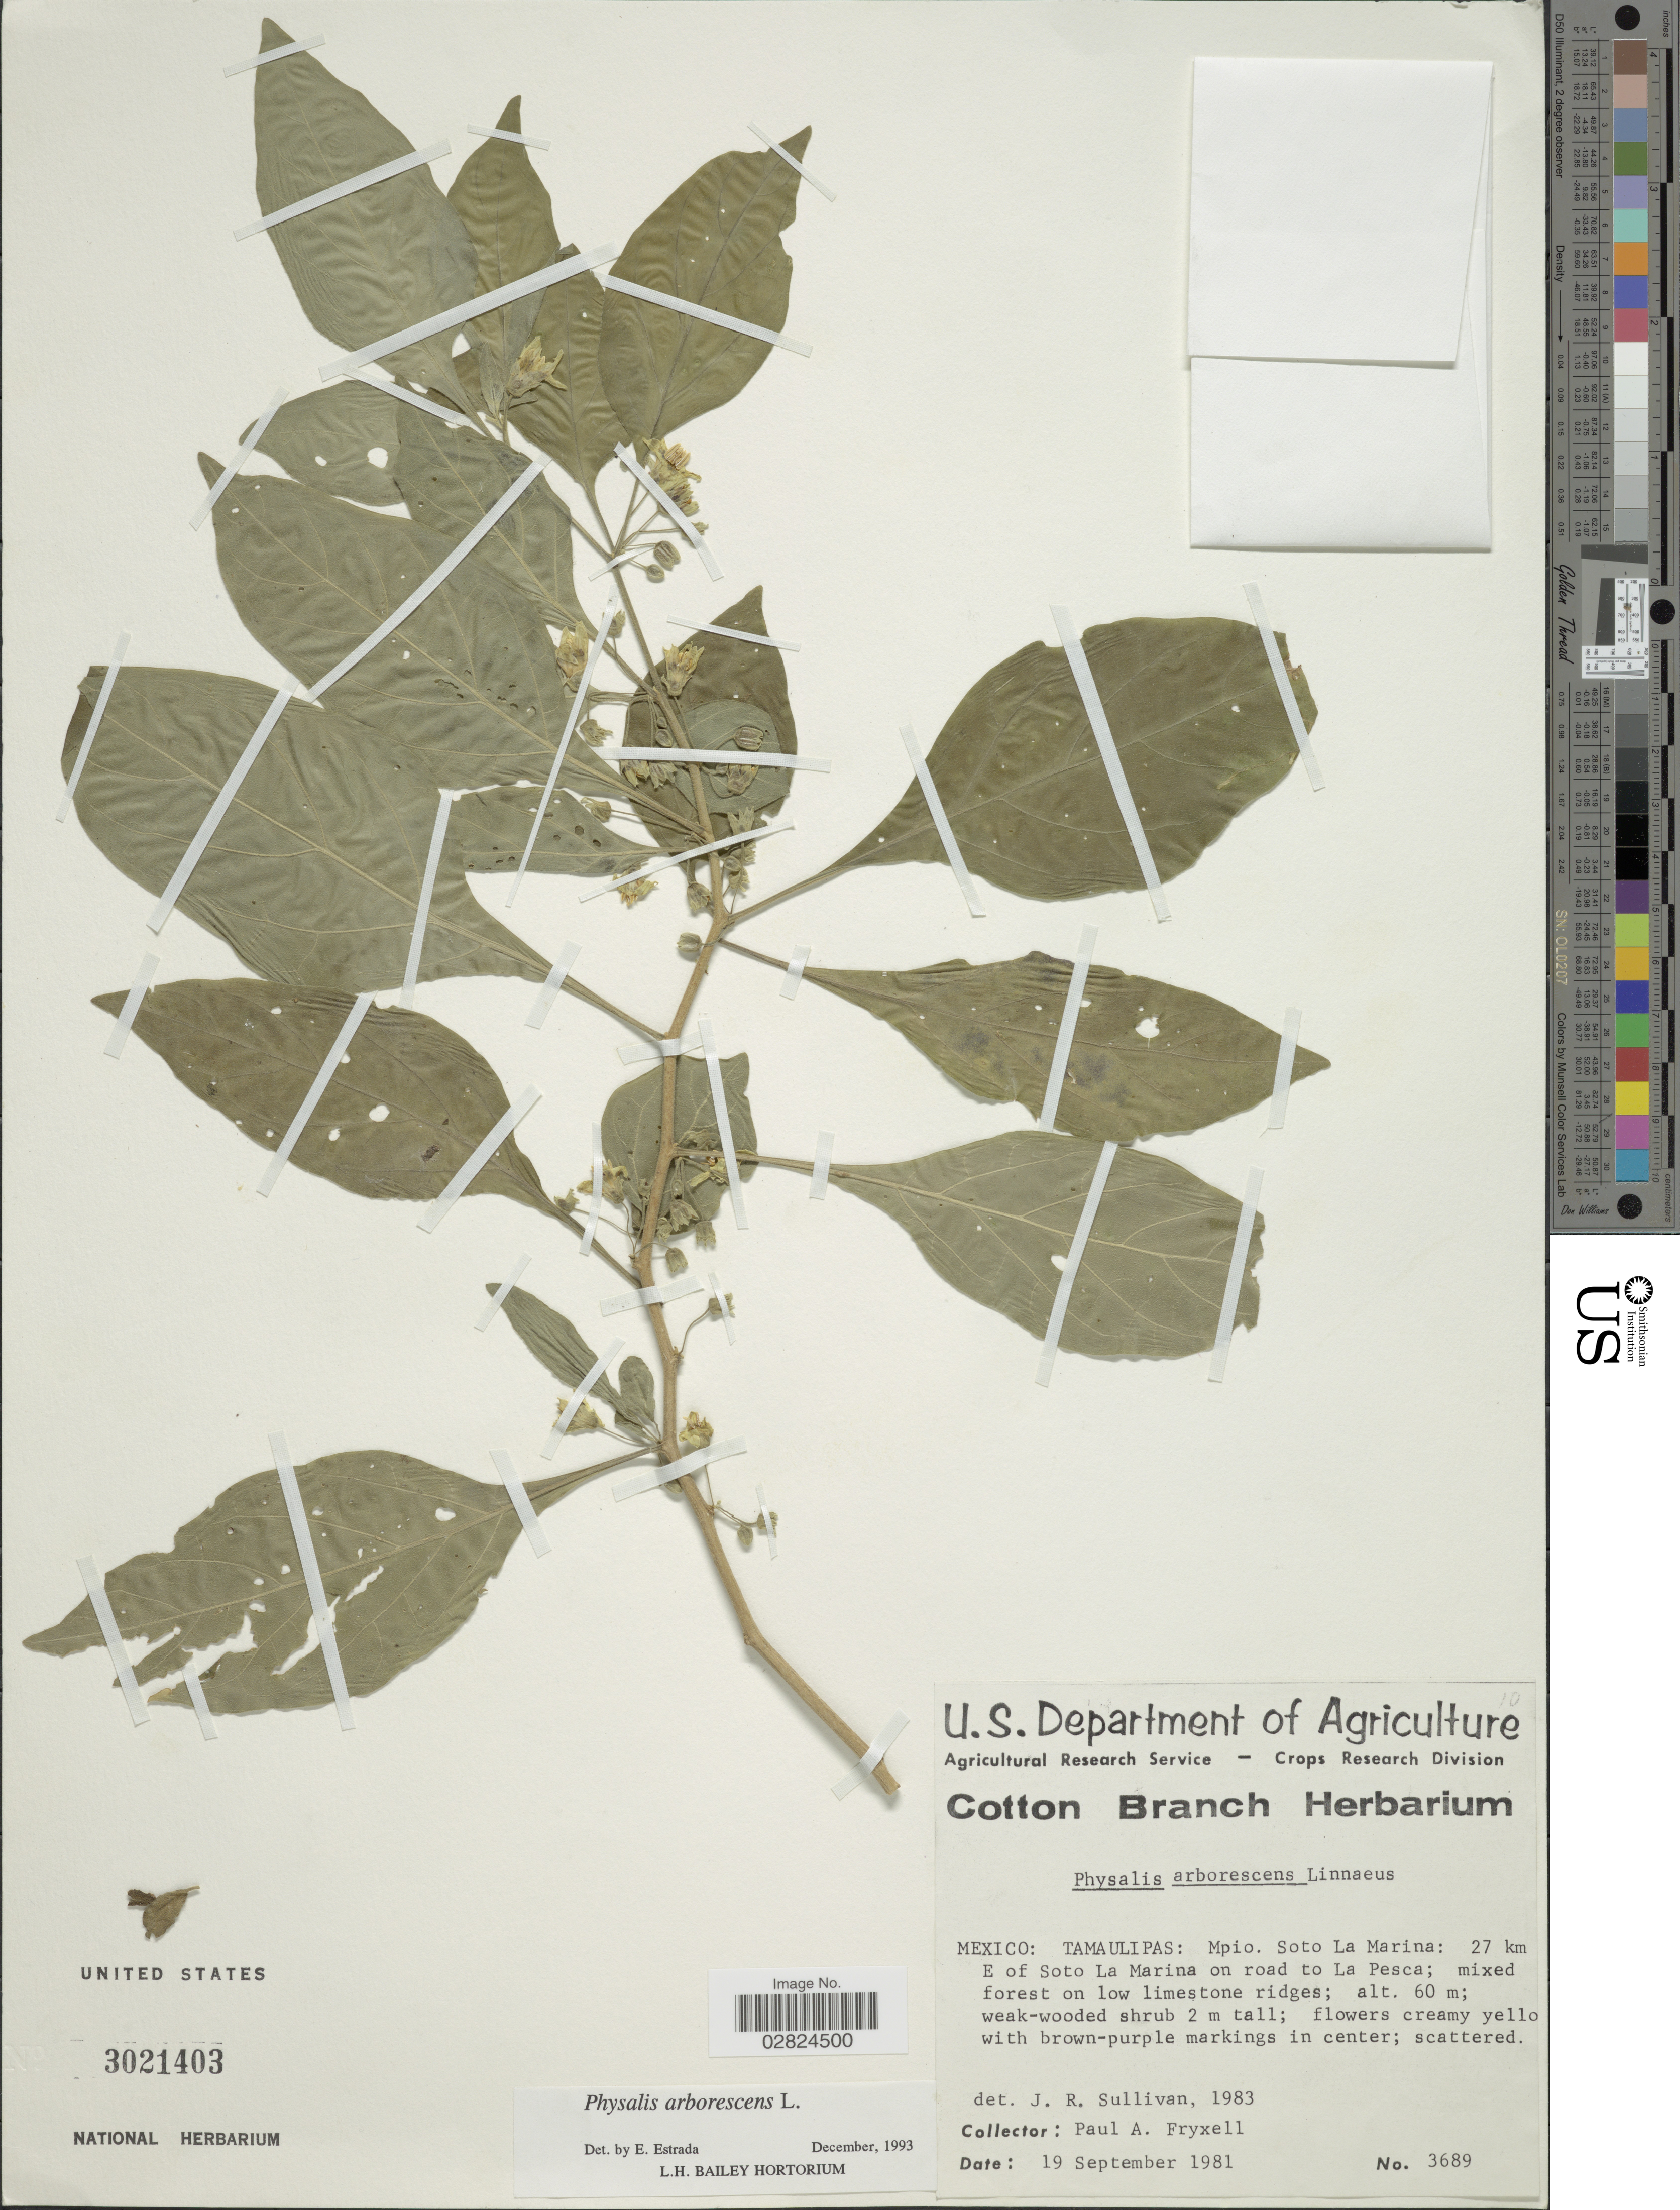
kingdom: Plantae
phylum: Tracheophyta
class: Magnoliopsida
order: Solanales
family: Solanaceae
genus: Physalis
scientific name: Physalis arborescens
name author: L.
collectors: P. A. Fryxell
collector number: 3689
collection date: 1981-09-19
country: Mexico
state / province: Tamaulipas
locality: Mpio. Soto La Marina: 27 km E of Soto La Marina on road to La Pesca.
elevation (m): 60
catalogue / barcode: US 3021403